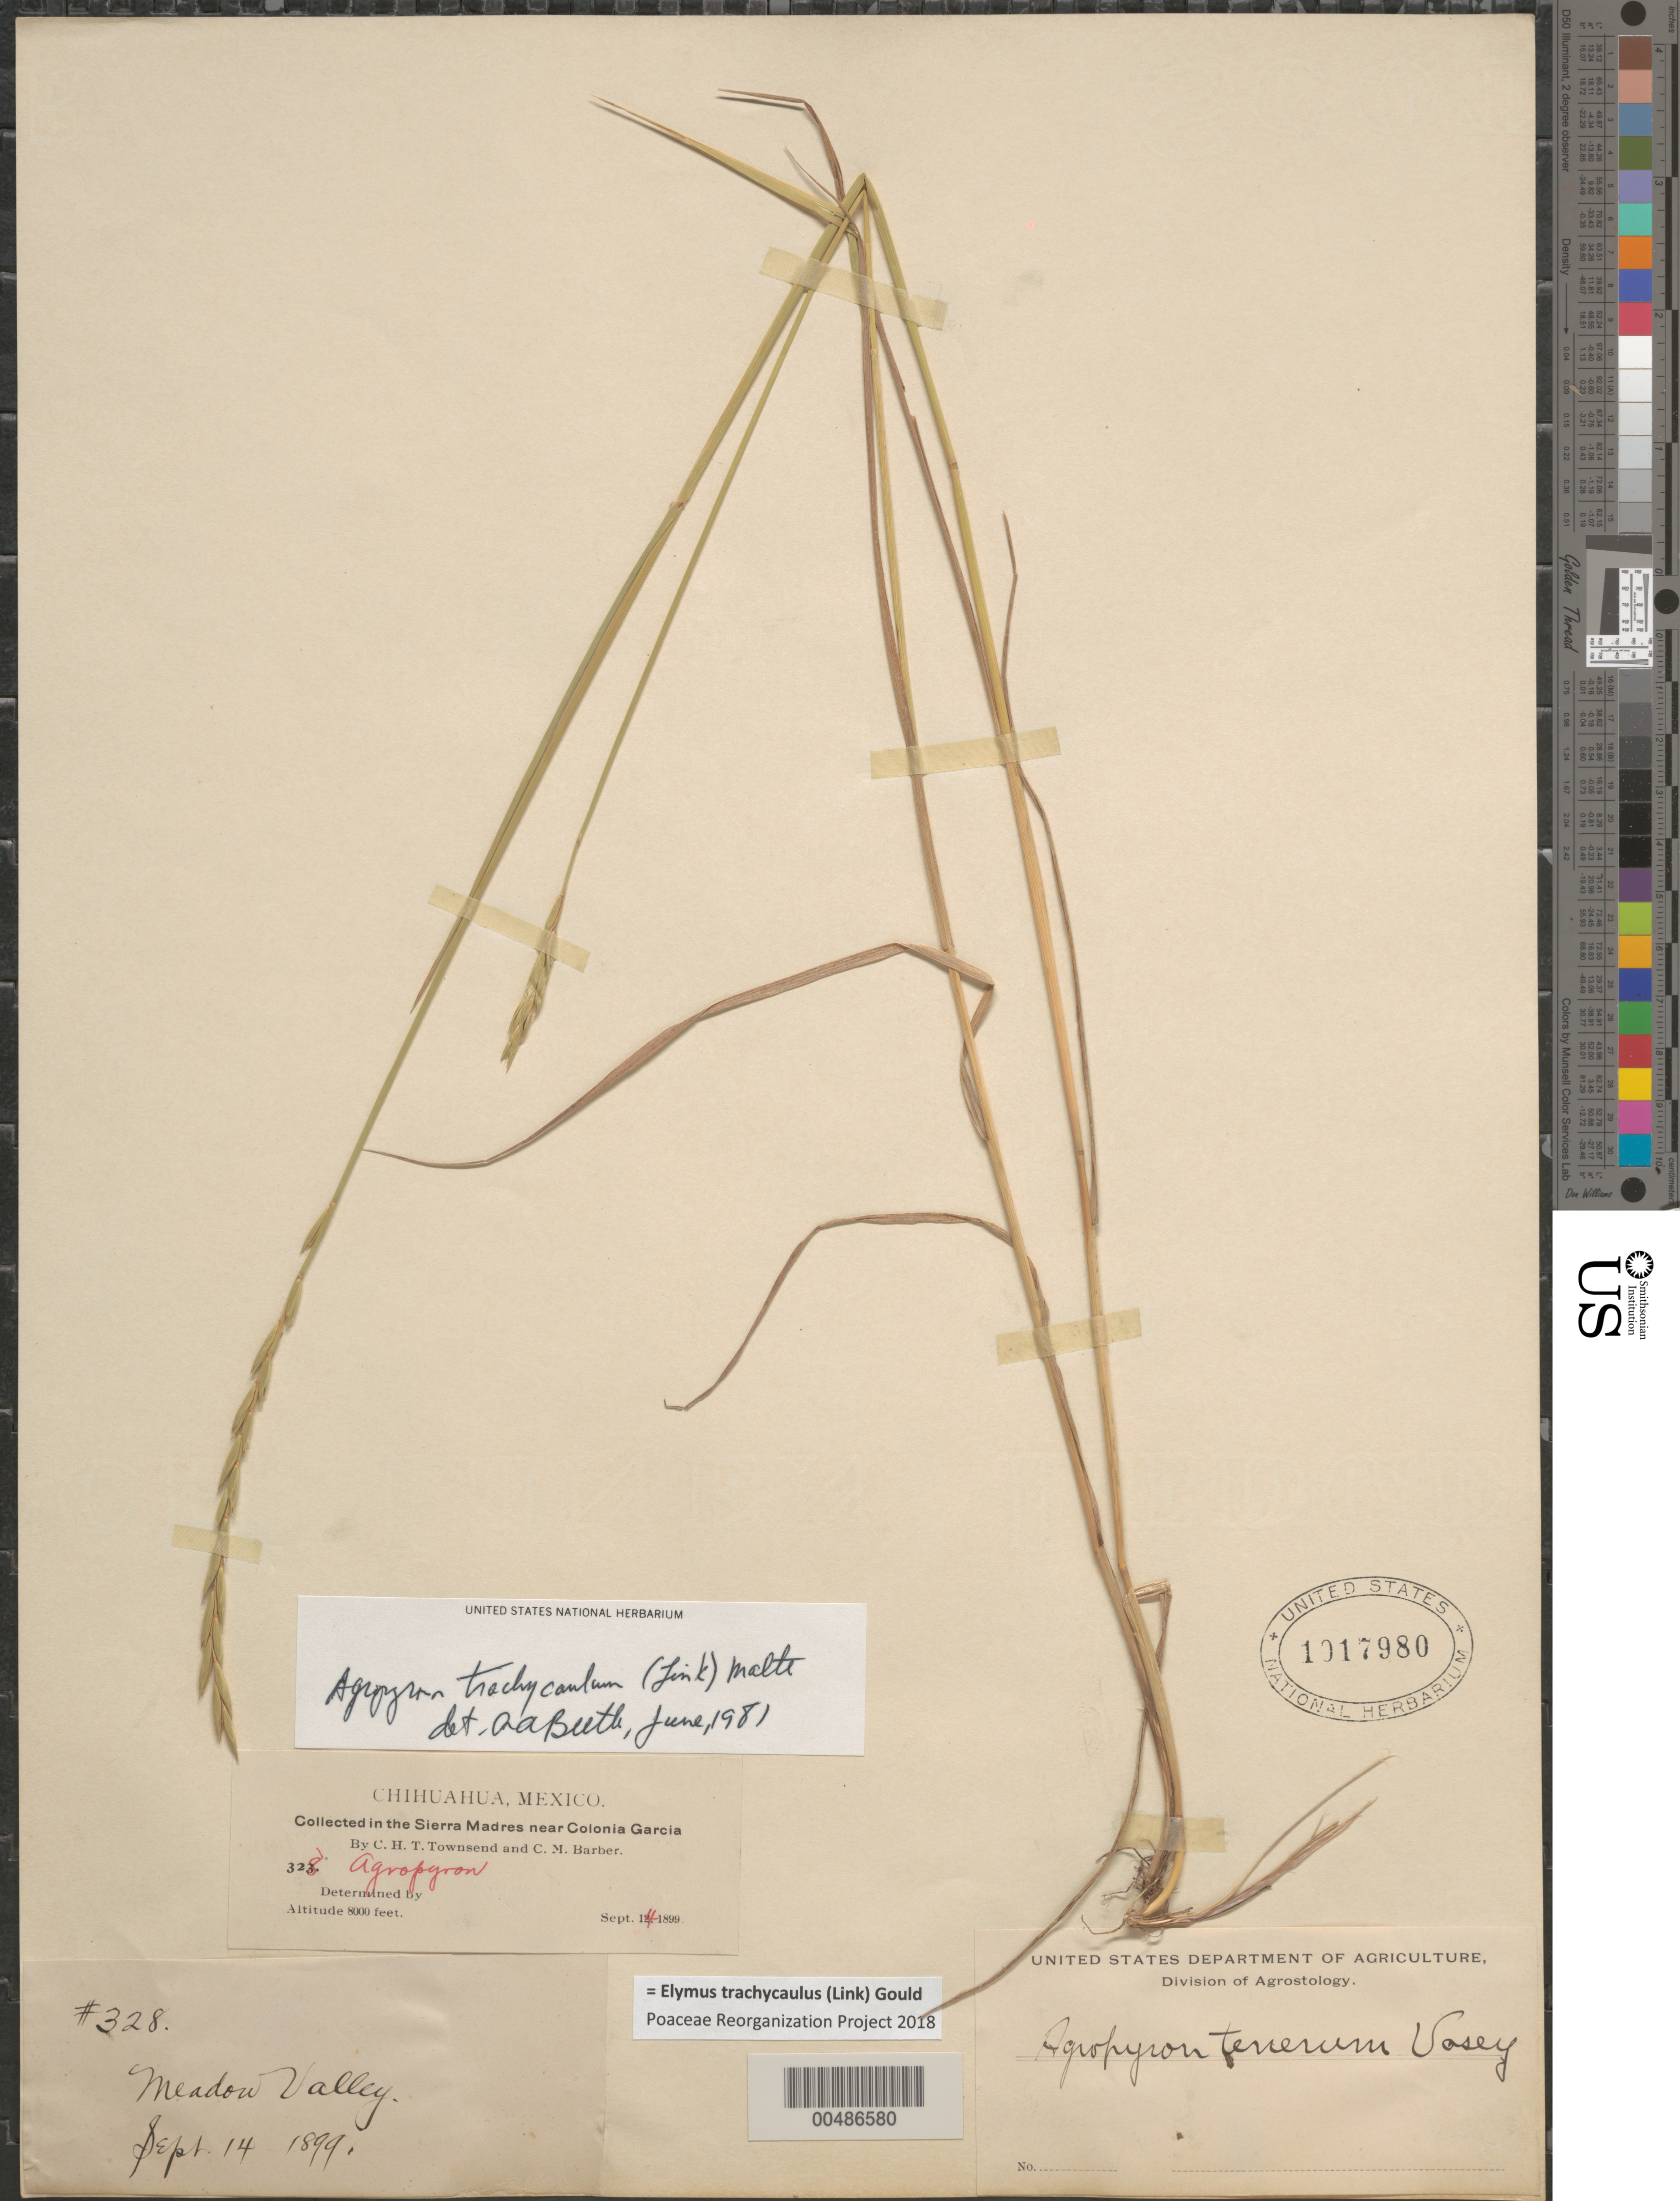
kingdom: Plantae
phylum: Tracheophyta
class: Liliopsida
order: Poales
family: Poaceae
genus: Elymus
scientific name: Elymus trachycaulus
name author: (Link) Gould ex Shinners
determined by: Poaceae Reorganization Project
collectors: C. H. T. Townsend & C. Barber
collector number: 328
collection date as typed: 14 Sep 1899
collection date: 1899-09-14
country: Mexico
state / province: Chihuahua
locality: in the Sierra Madres near Colonia Garcia, Meadow Valley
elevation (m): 2438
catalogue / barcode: US 1017980